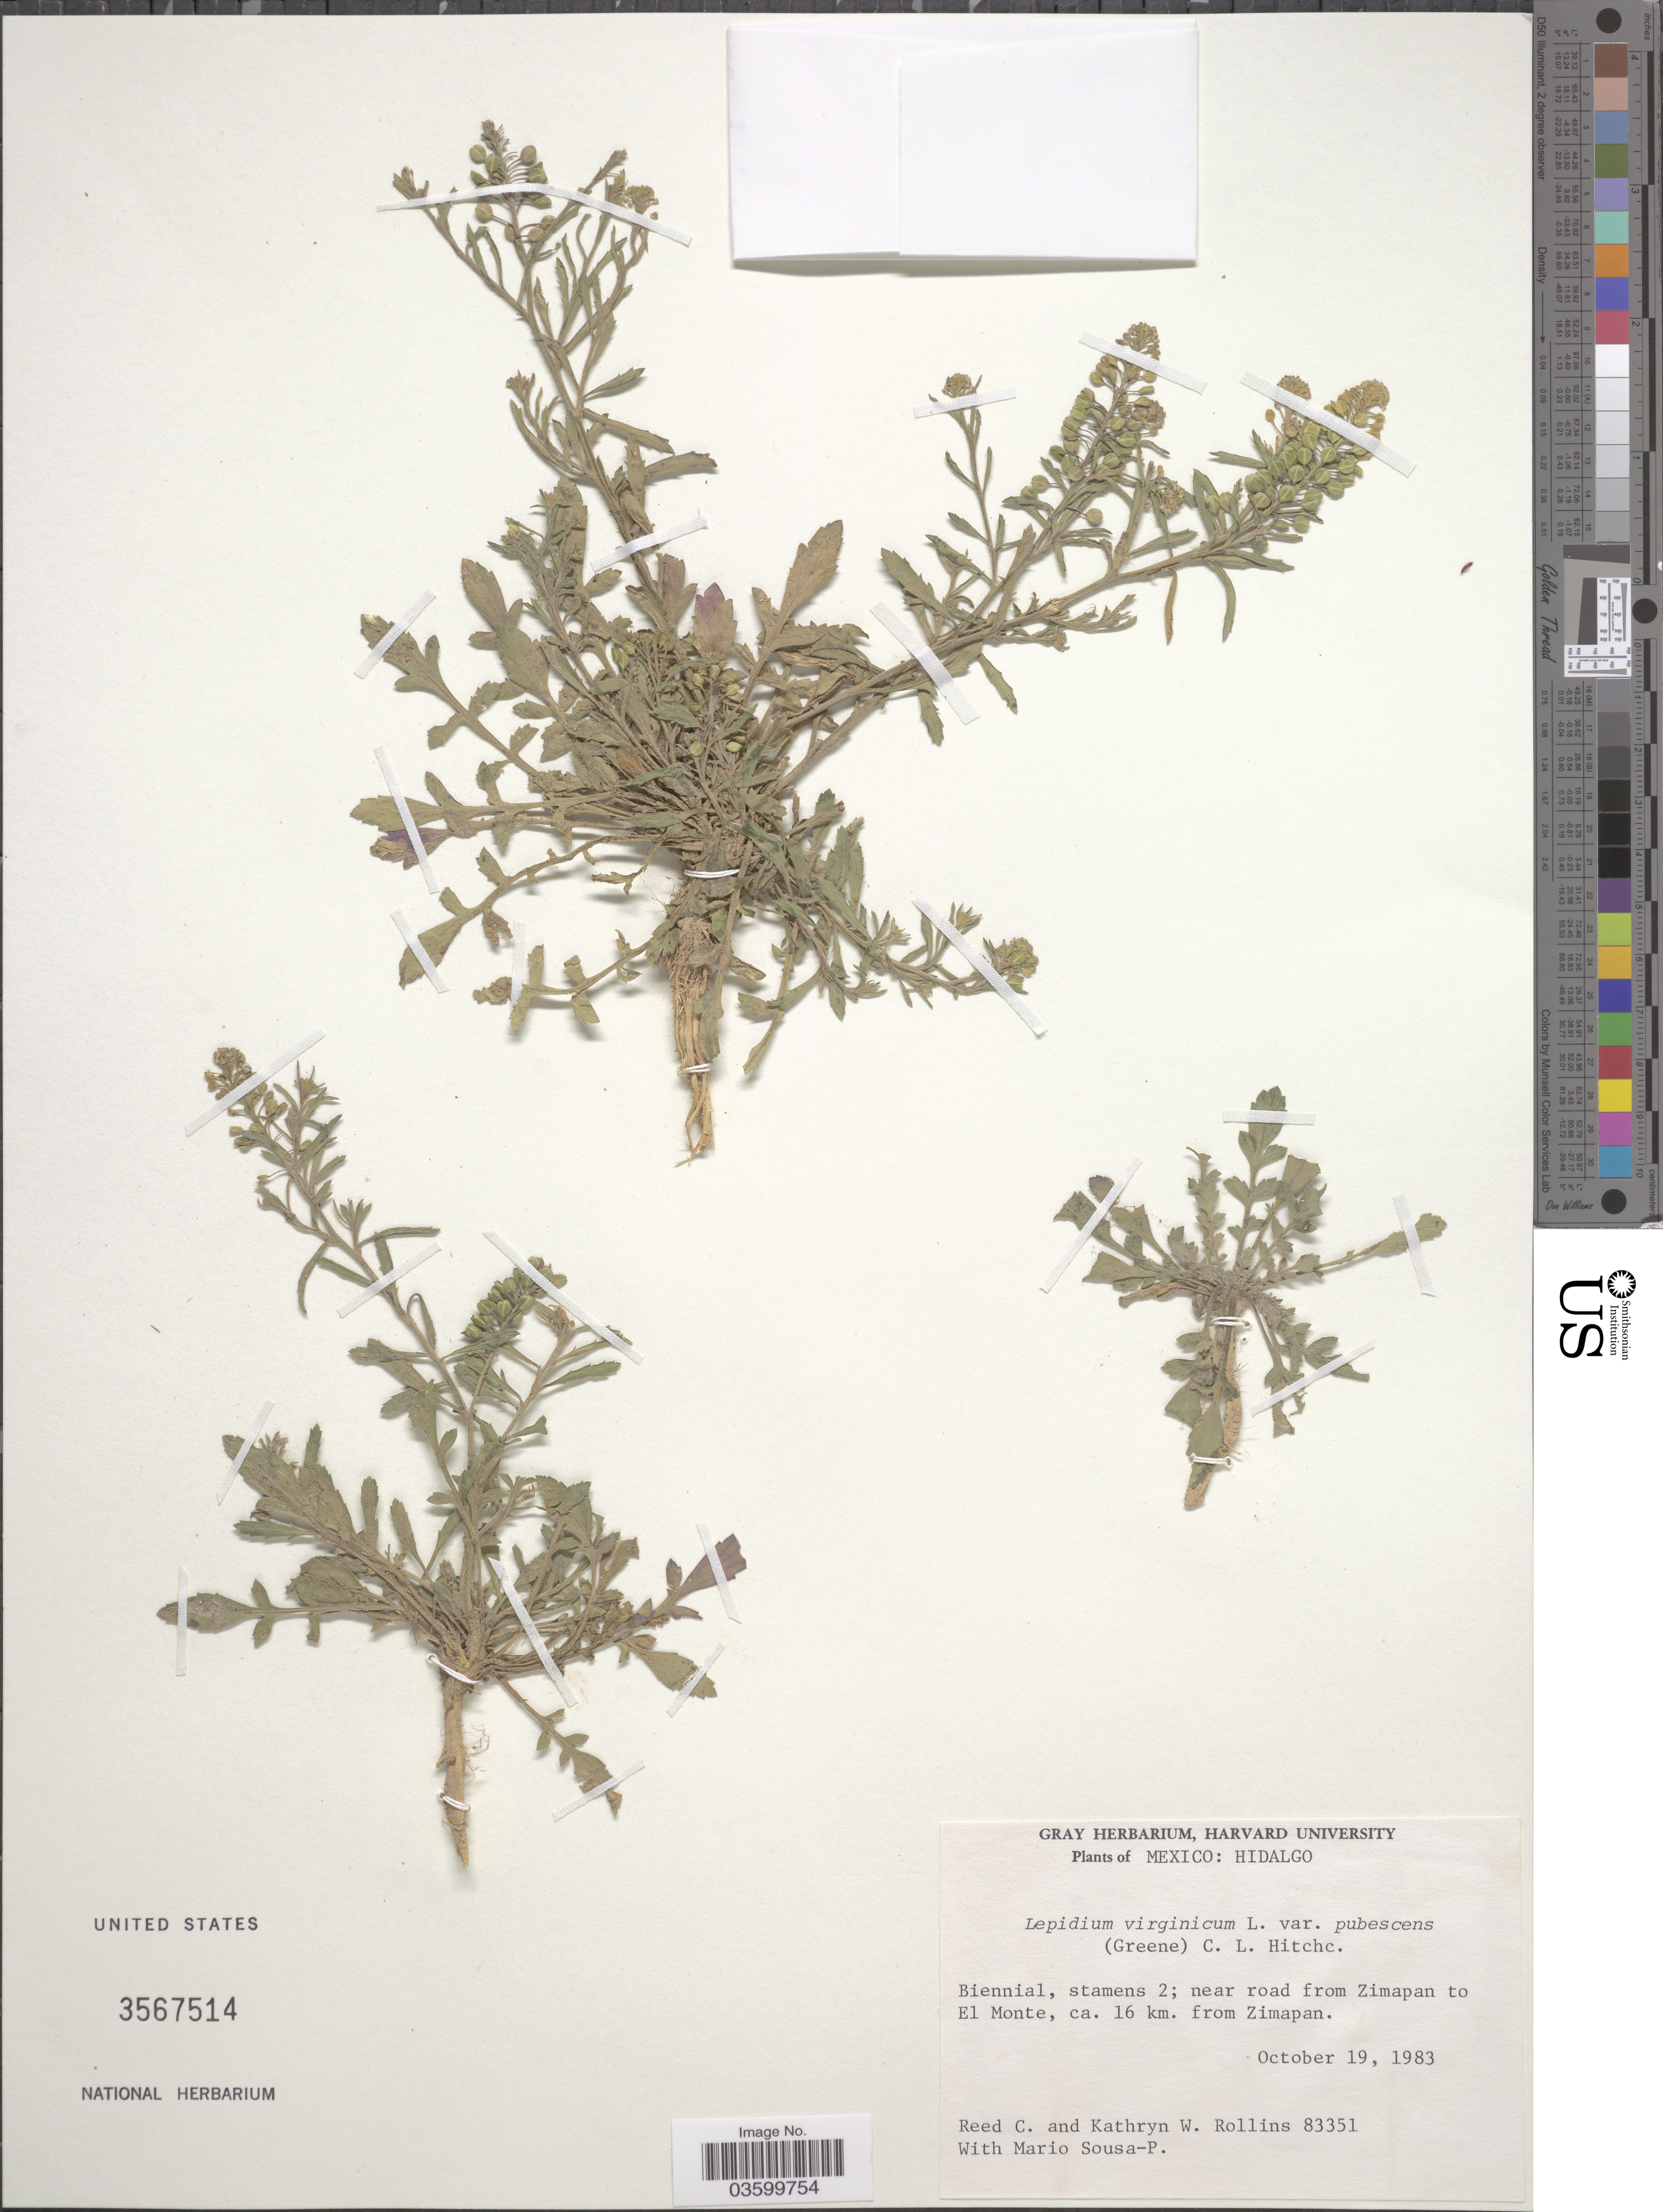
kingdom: Plantae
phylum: Tracheophyta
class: Magnoliopsida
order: Brassicales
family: Brassicaceae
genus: Lepidium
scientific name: Lepidium virginicum var. pubescens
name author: (Greene) C.L. Hitchc.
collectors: R. C. Rollins, K. W. Rollins & M. Sousa Peña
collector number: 83351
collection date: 1983-10-19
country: Mexico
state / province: Hidalgo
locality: Near road from Zimapan to El Monte, ca. 16 km. from Zimapan.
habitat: near road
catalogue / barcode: US 3567514